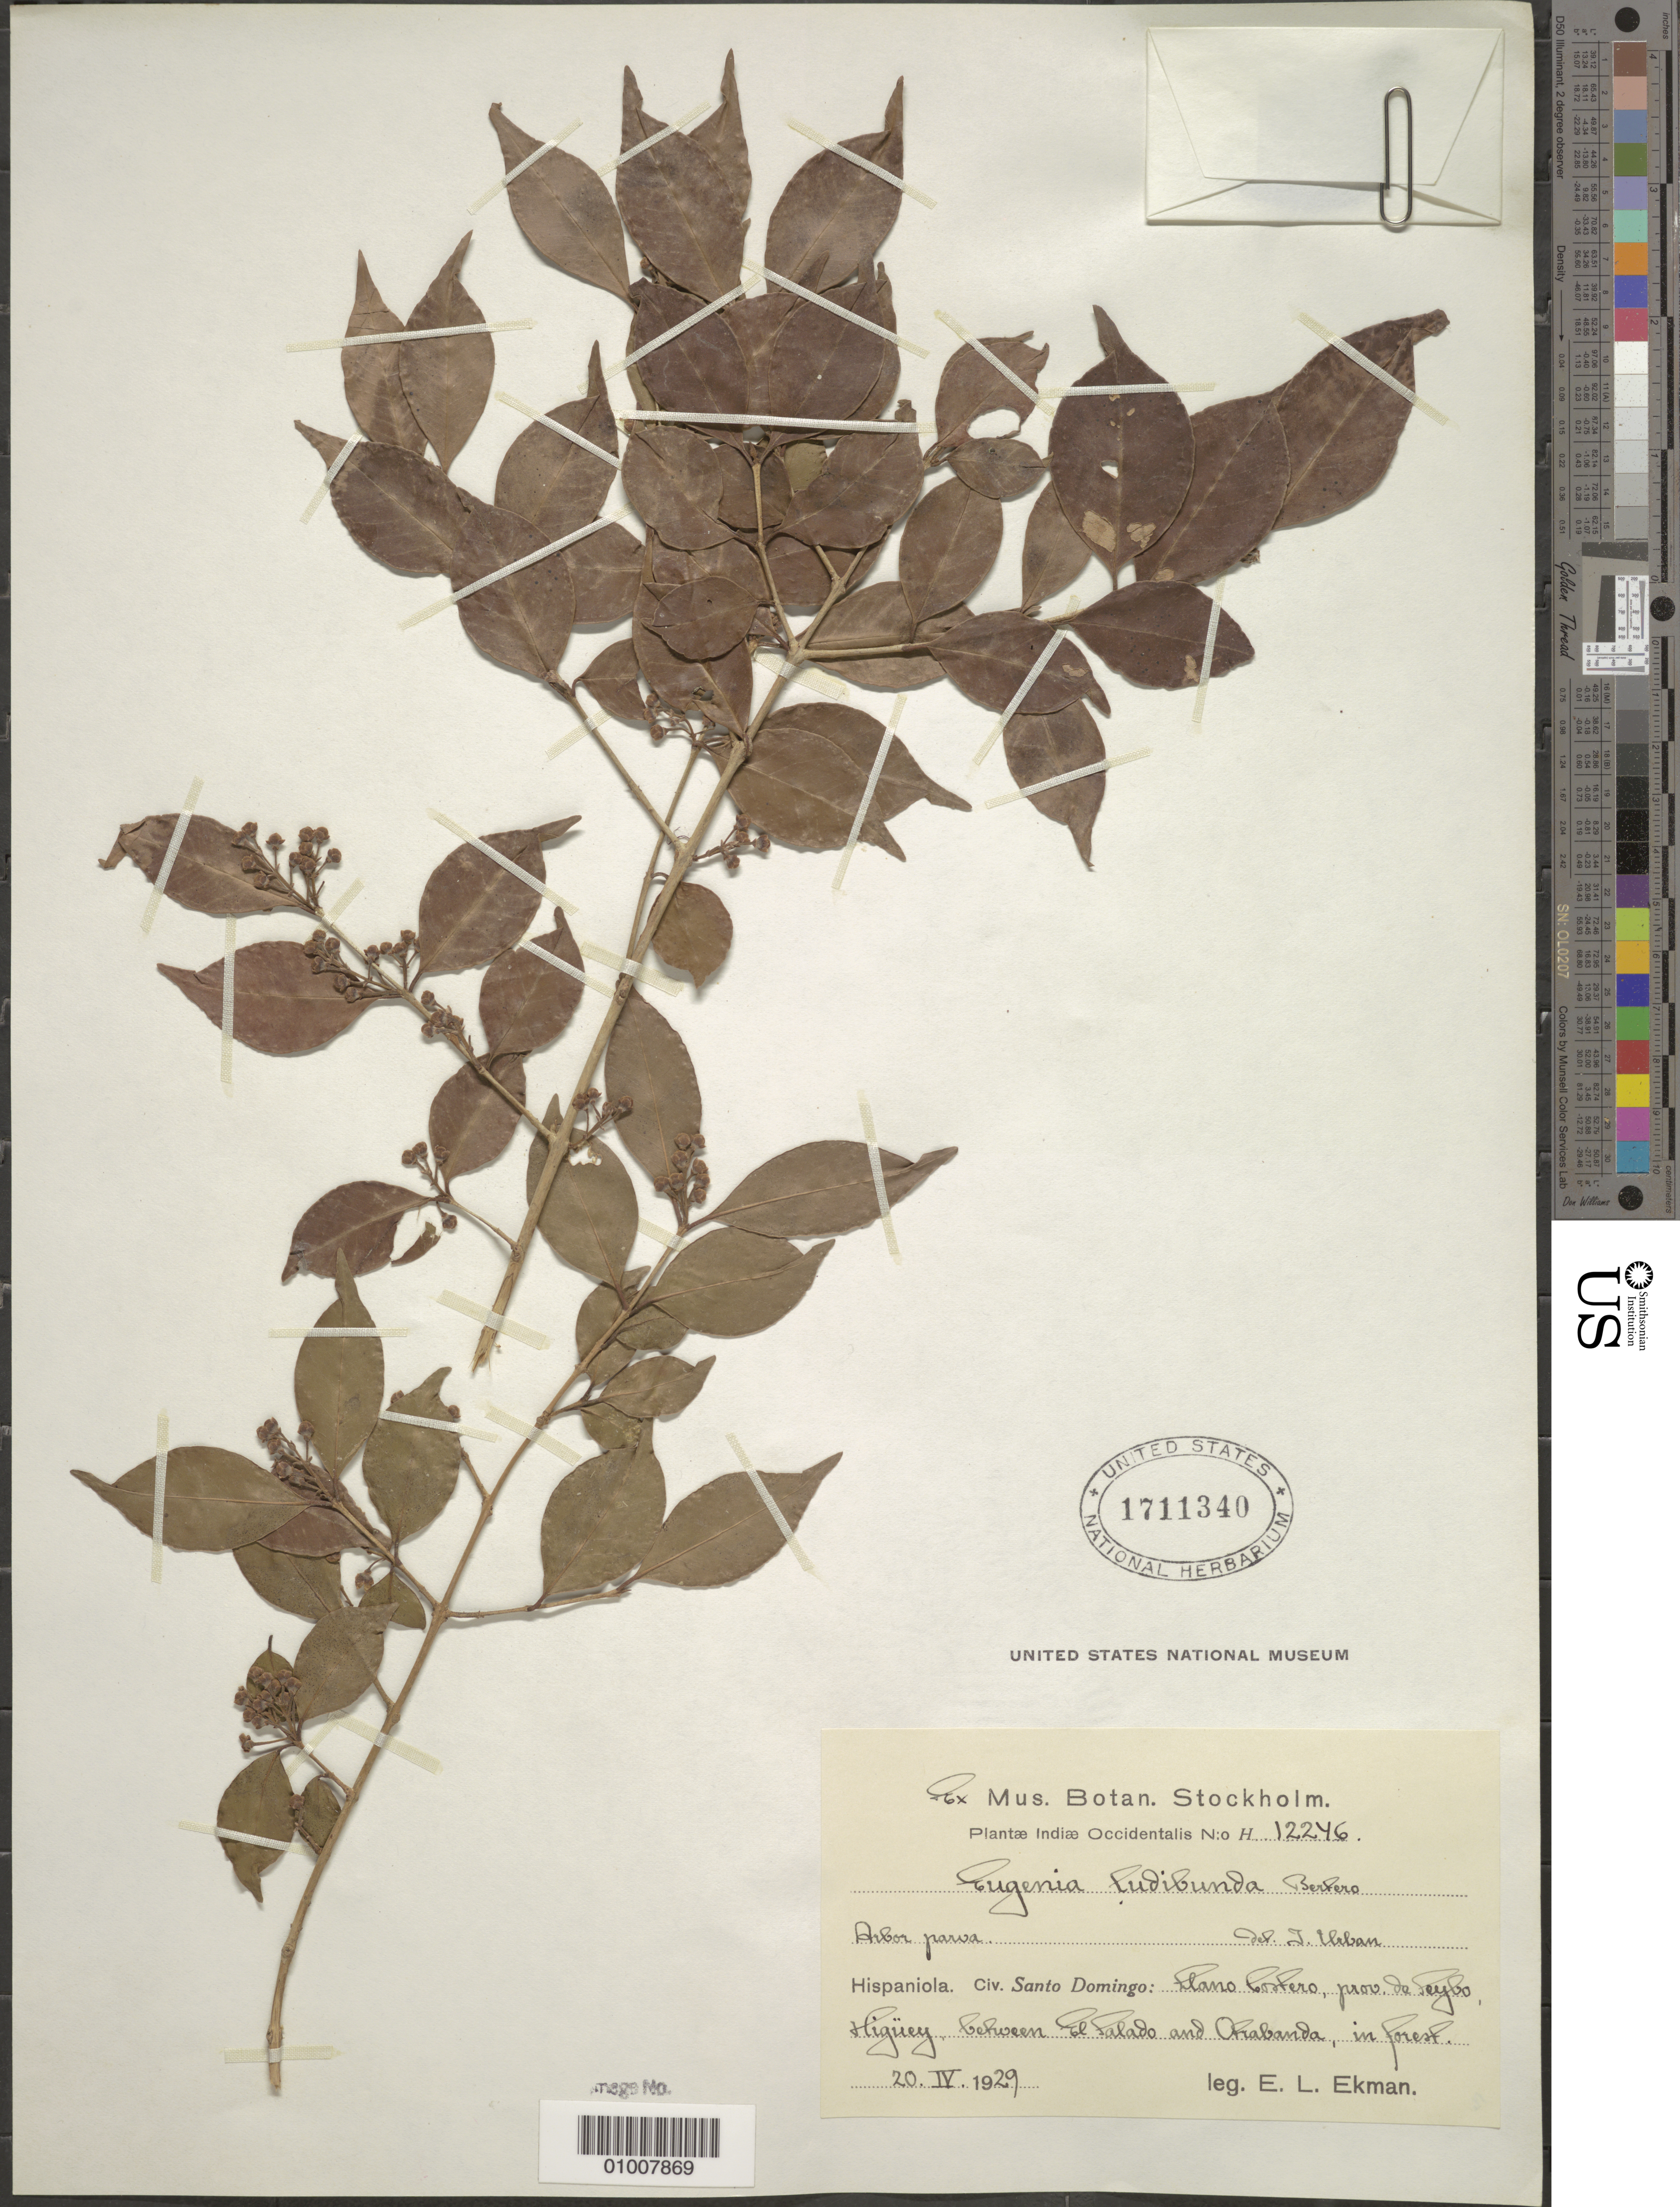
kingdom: Plantae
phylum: Tracheophyta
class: Magnoliopsida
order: Myrtales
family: Myrtaceae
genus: Eugenia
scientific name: Eugenia biflora var. ludibunda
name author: (Bertero) Krug & Urb.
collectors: E. L. Ekman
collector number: H 12246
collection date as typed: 20 Apr 1929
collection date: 1929-04-20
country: Dominican Republic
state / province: La Vega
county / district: Santo Domingo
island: Hispaniola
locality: Higüey, between El Salado and Orabanda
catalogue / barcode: US 1711340